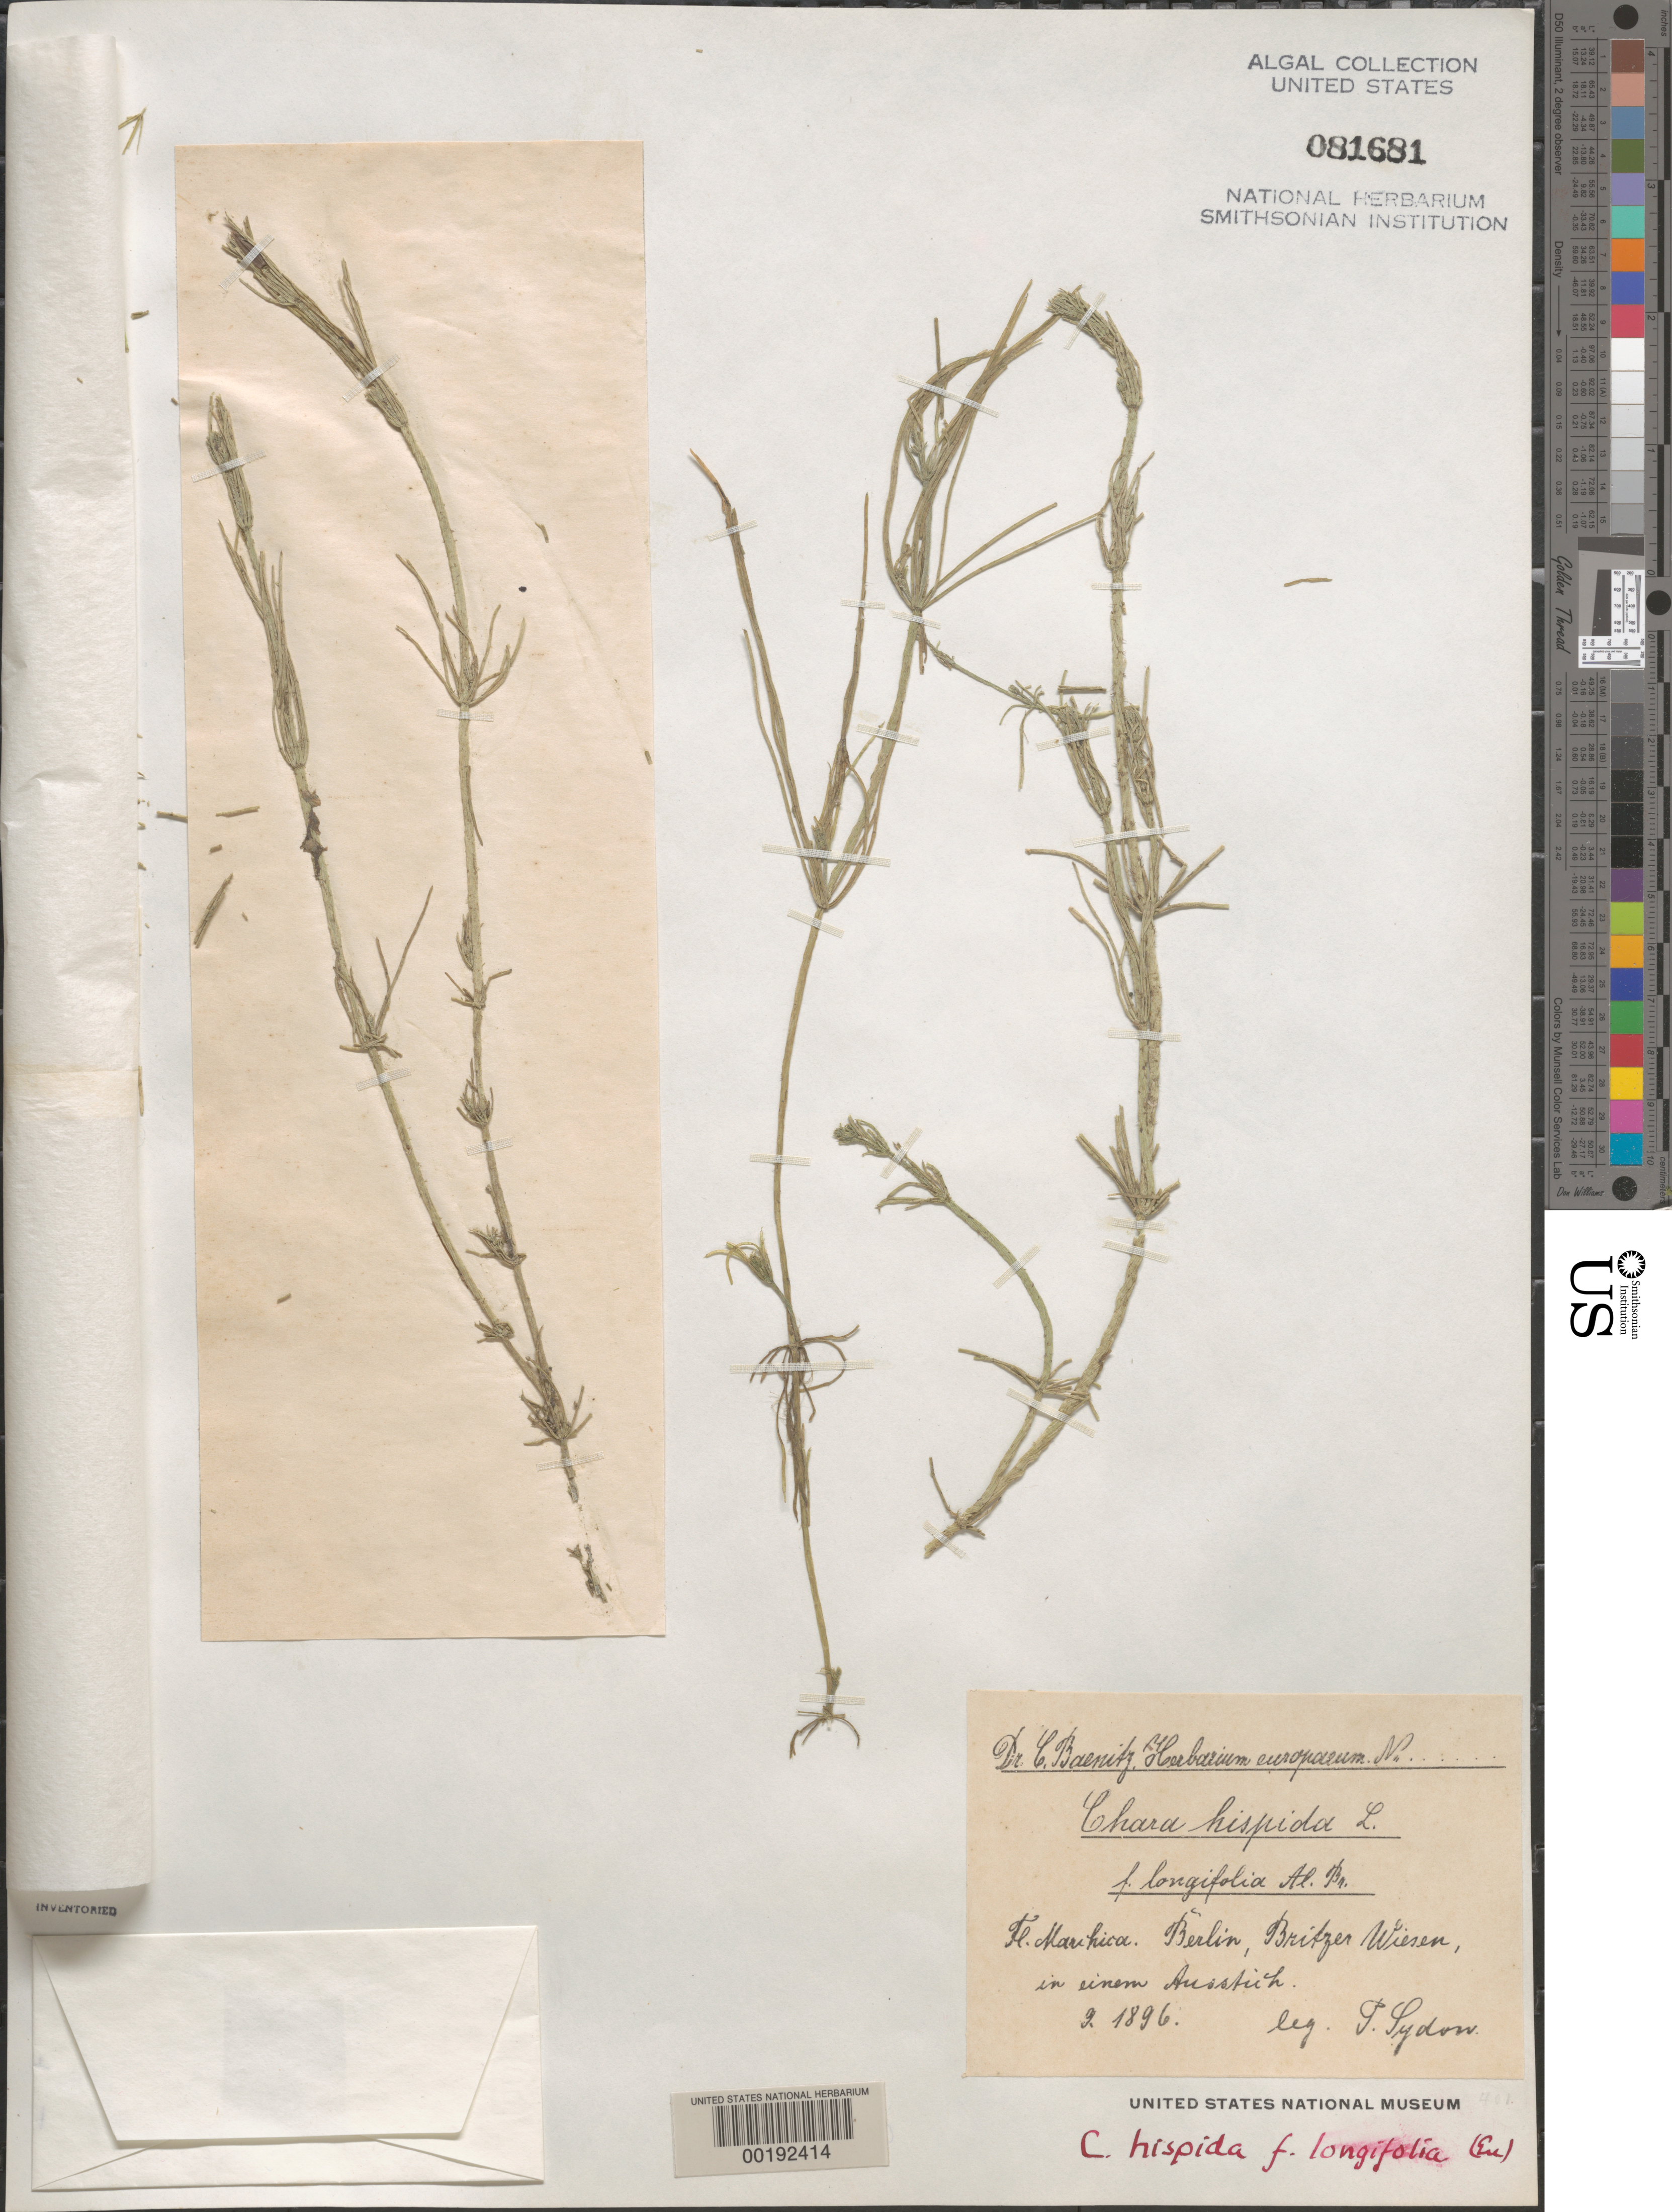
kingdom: Plantae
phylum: Charophyta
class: Charophyceae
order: Charales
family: Characeae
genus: Chara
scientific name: Chara hispida f. longifolia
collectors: P. Sydow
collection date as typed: Sep 1896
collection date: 1896-09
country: Germany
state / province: Berlin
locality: Britzer wiesen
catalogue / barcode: US 81681